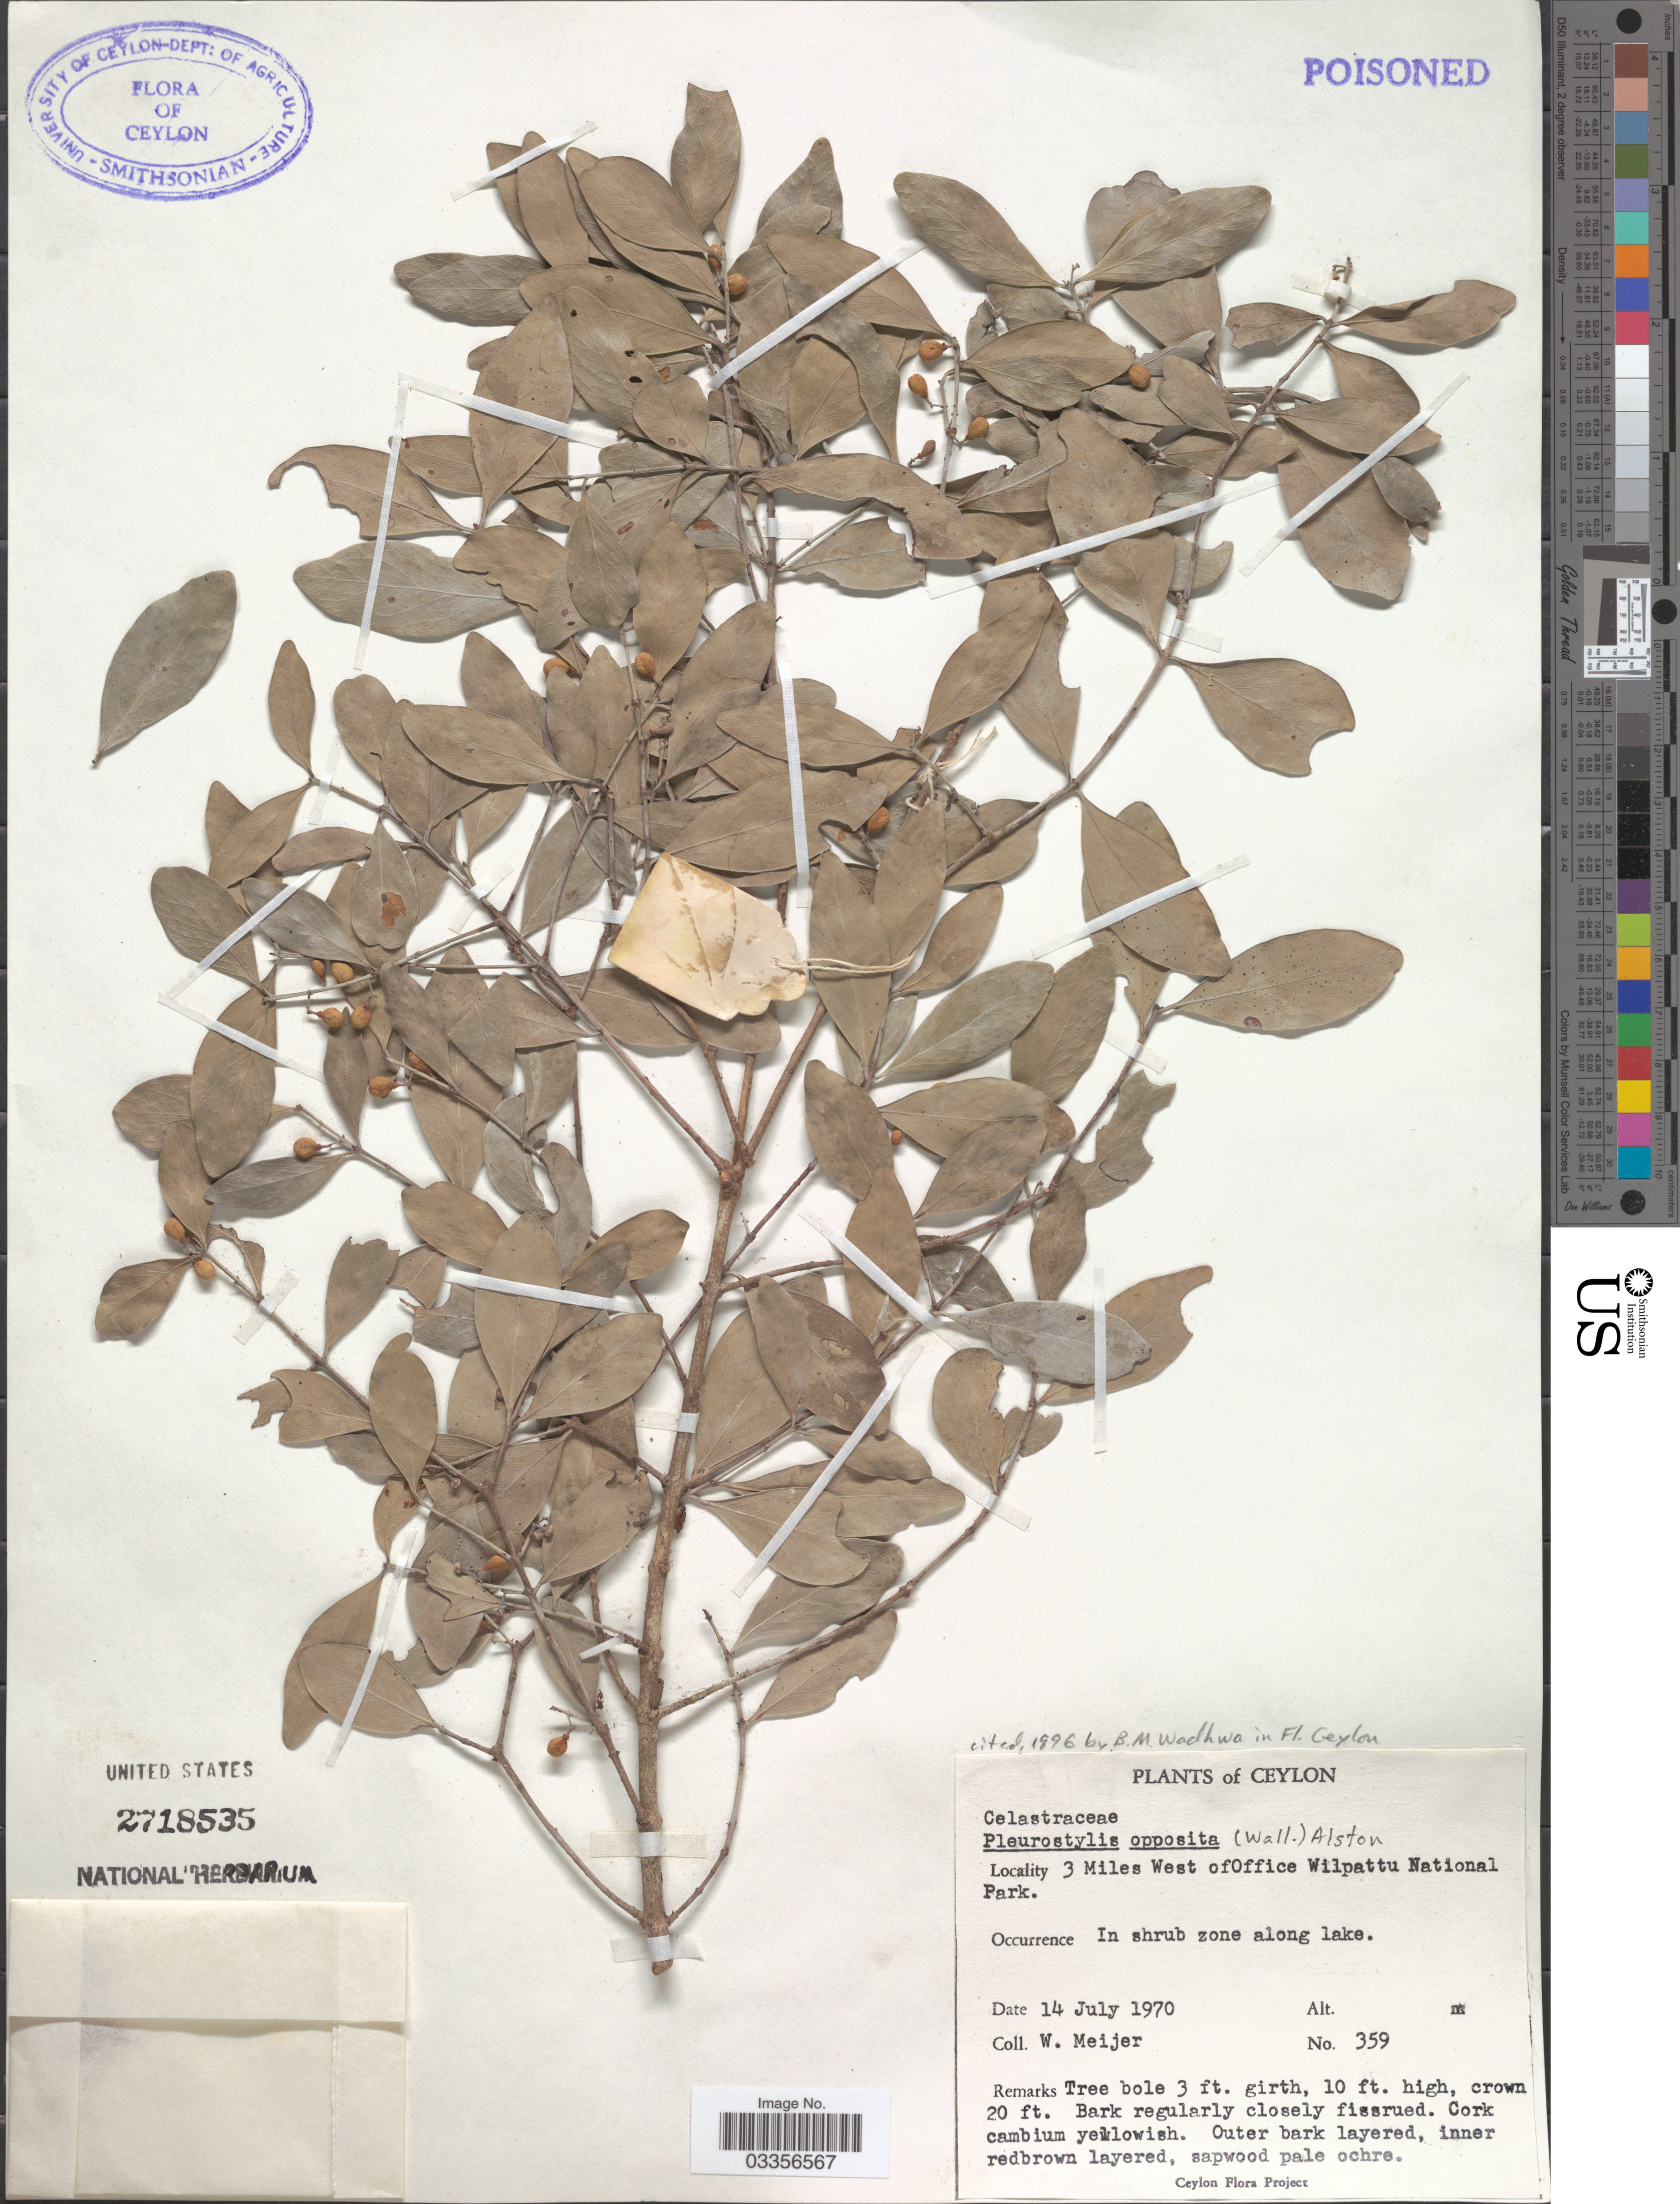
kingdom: Plantae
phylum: Tracheophyta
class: Magnoliopsida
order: Celastrales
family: Celastraceae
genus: Pleurostylia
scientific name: Pleurostylia opposita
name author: (Wall.) Alston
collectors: W. Meijer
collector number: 359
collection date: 1970-07-14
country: Sri Lanka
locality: Ceylon, 3 Miles West of Office Wilpattu National Park.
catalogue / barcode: US 2718535